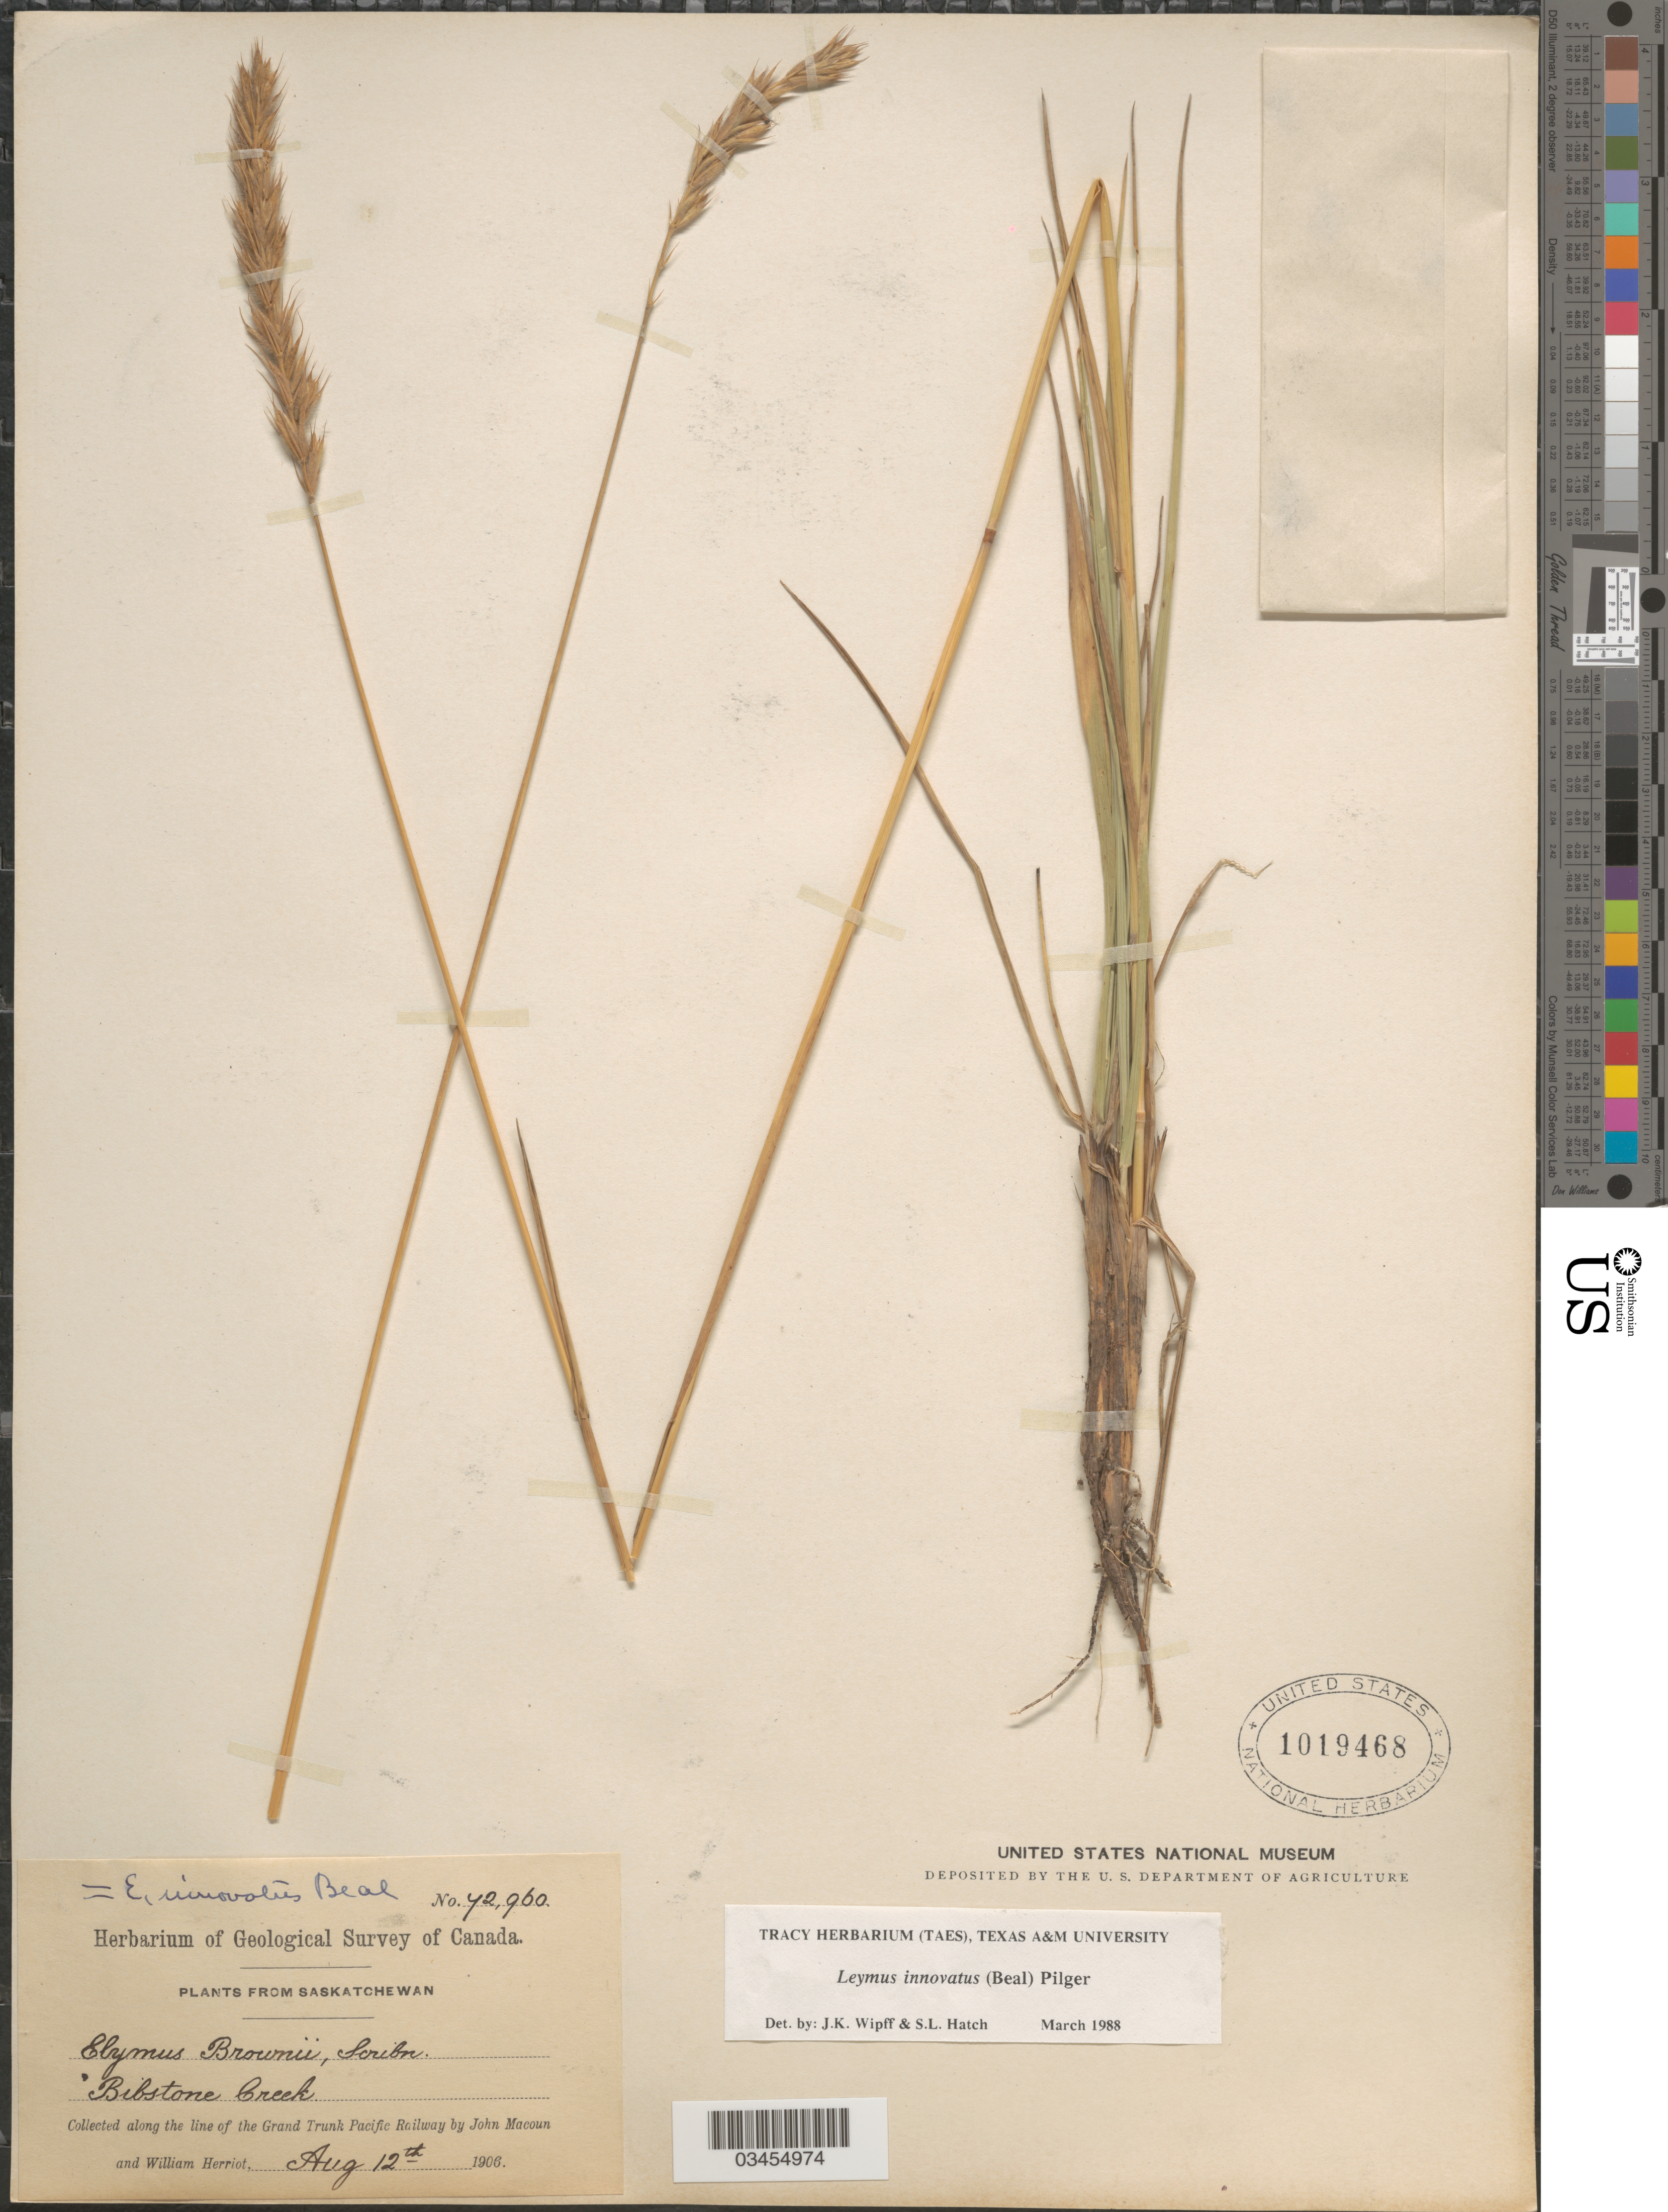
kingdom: Plantae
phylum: Tracheophyta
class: Liliopsida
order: Poales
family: Poaceae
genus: Leymus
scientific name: Leymus innovatus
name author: (W.J. Beal) Pilg.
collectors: J. Macoun & W. Herriot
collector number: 72960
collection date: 1906-08-12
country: Canada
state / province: Saskatchewan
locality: Geological Survey of Canada. Bibstone Creek. Along the line of the Grand Trunk Pacific Railway.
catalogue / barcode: US 1019468